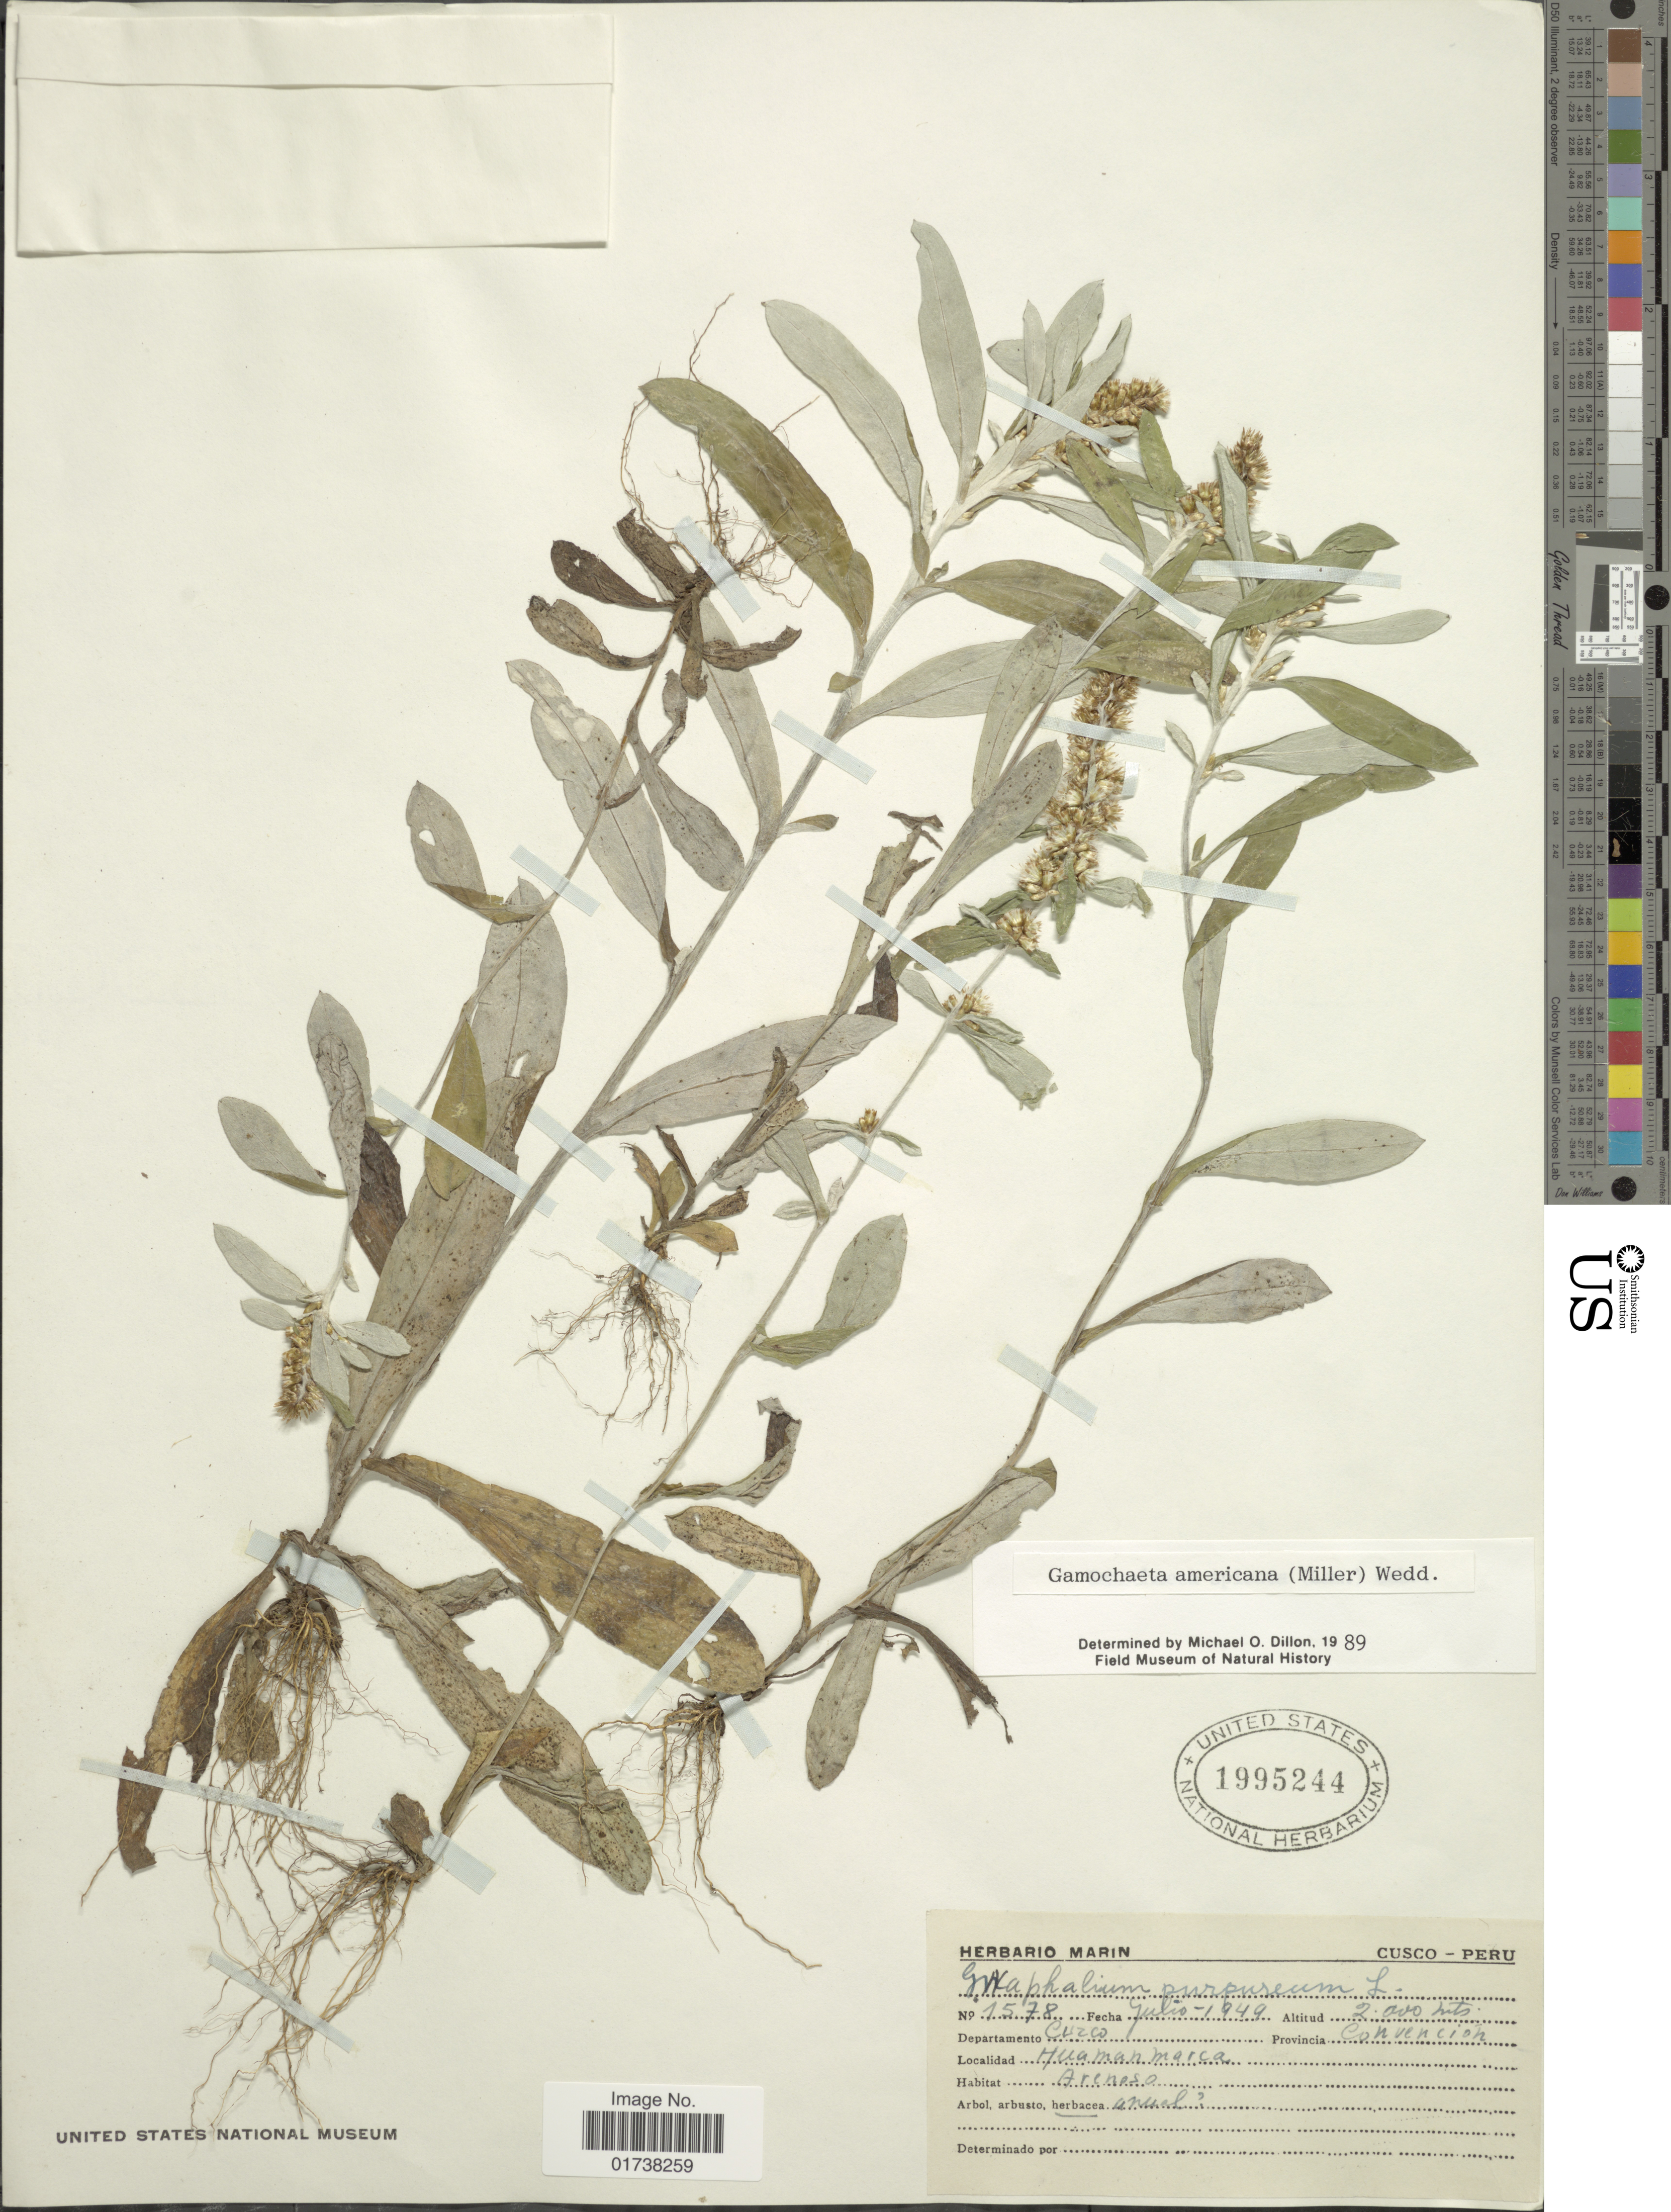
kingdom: Plantae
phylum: Tracheophyta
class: Magnoliopsida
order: Asterales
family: Asteraceae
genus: Gamochaeta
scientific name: Gamochaeta americana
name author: (Mill.) Wedd.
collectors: ex herb. Marin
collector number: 1578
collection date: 1949-07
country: Peru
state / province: Cusco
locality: Departamenta Cuzco, Huamanmarca, Provincia Convencion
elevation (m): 2000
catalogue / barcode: US 1995244